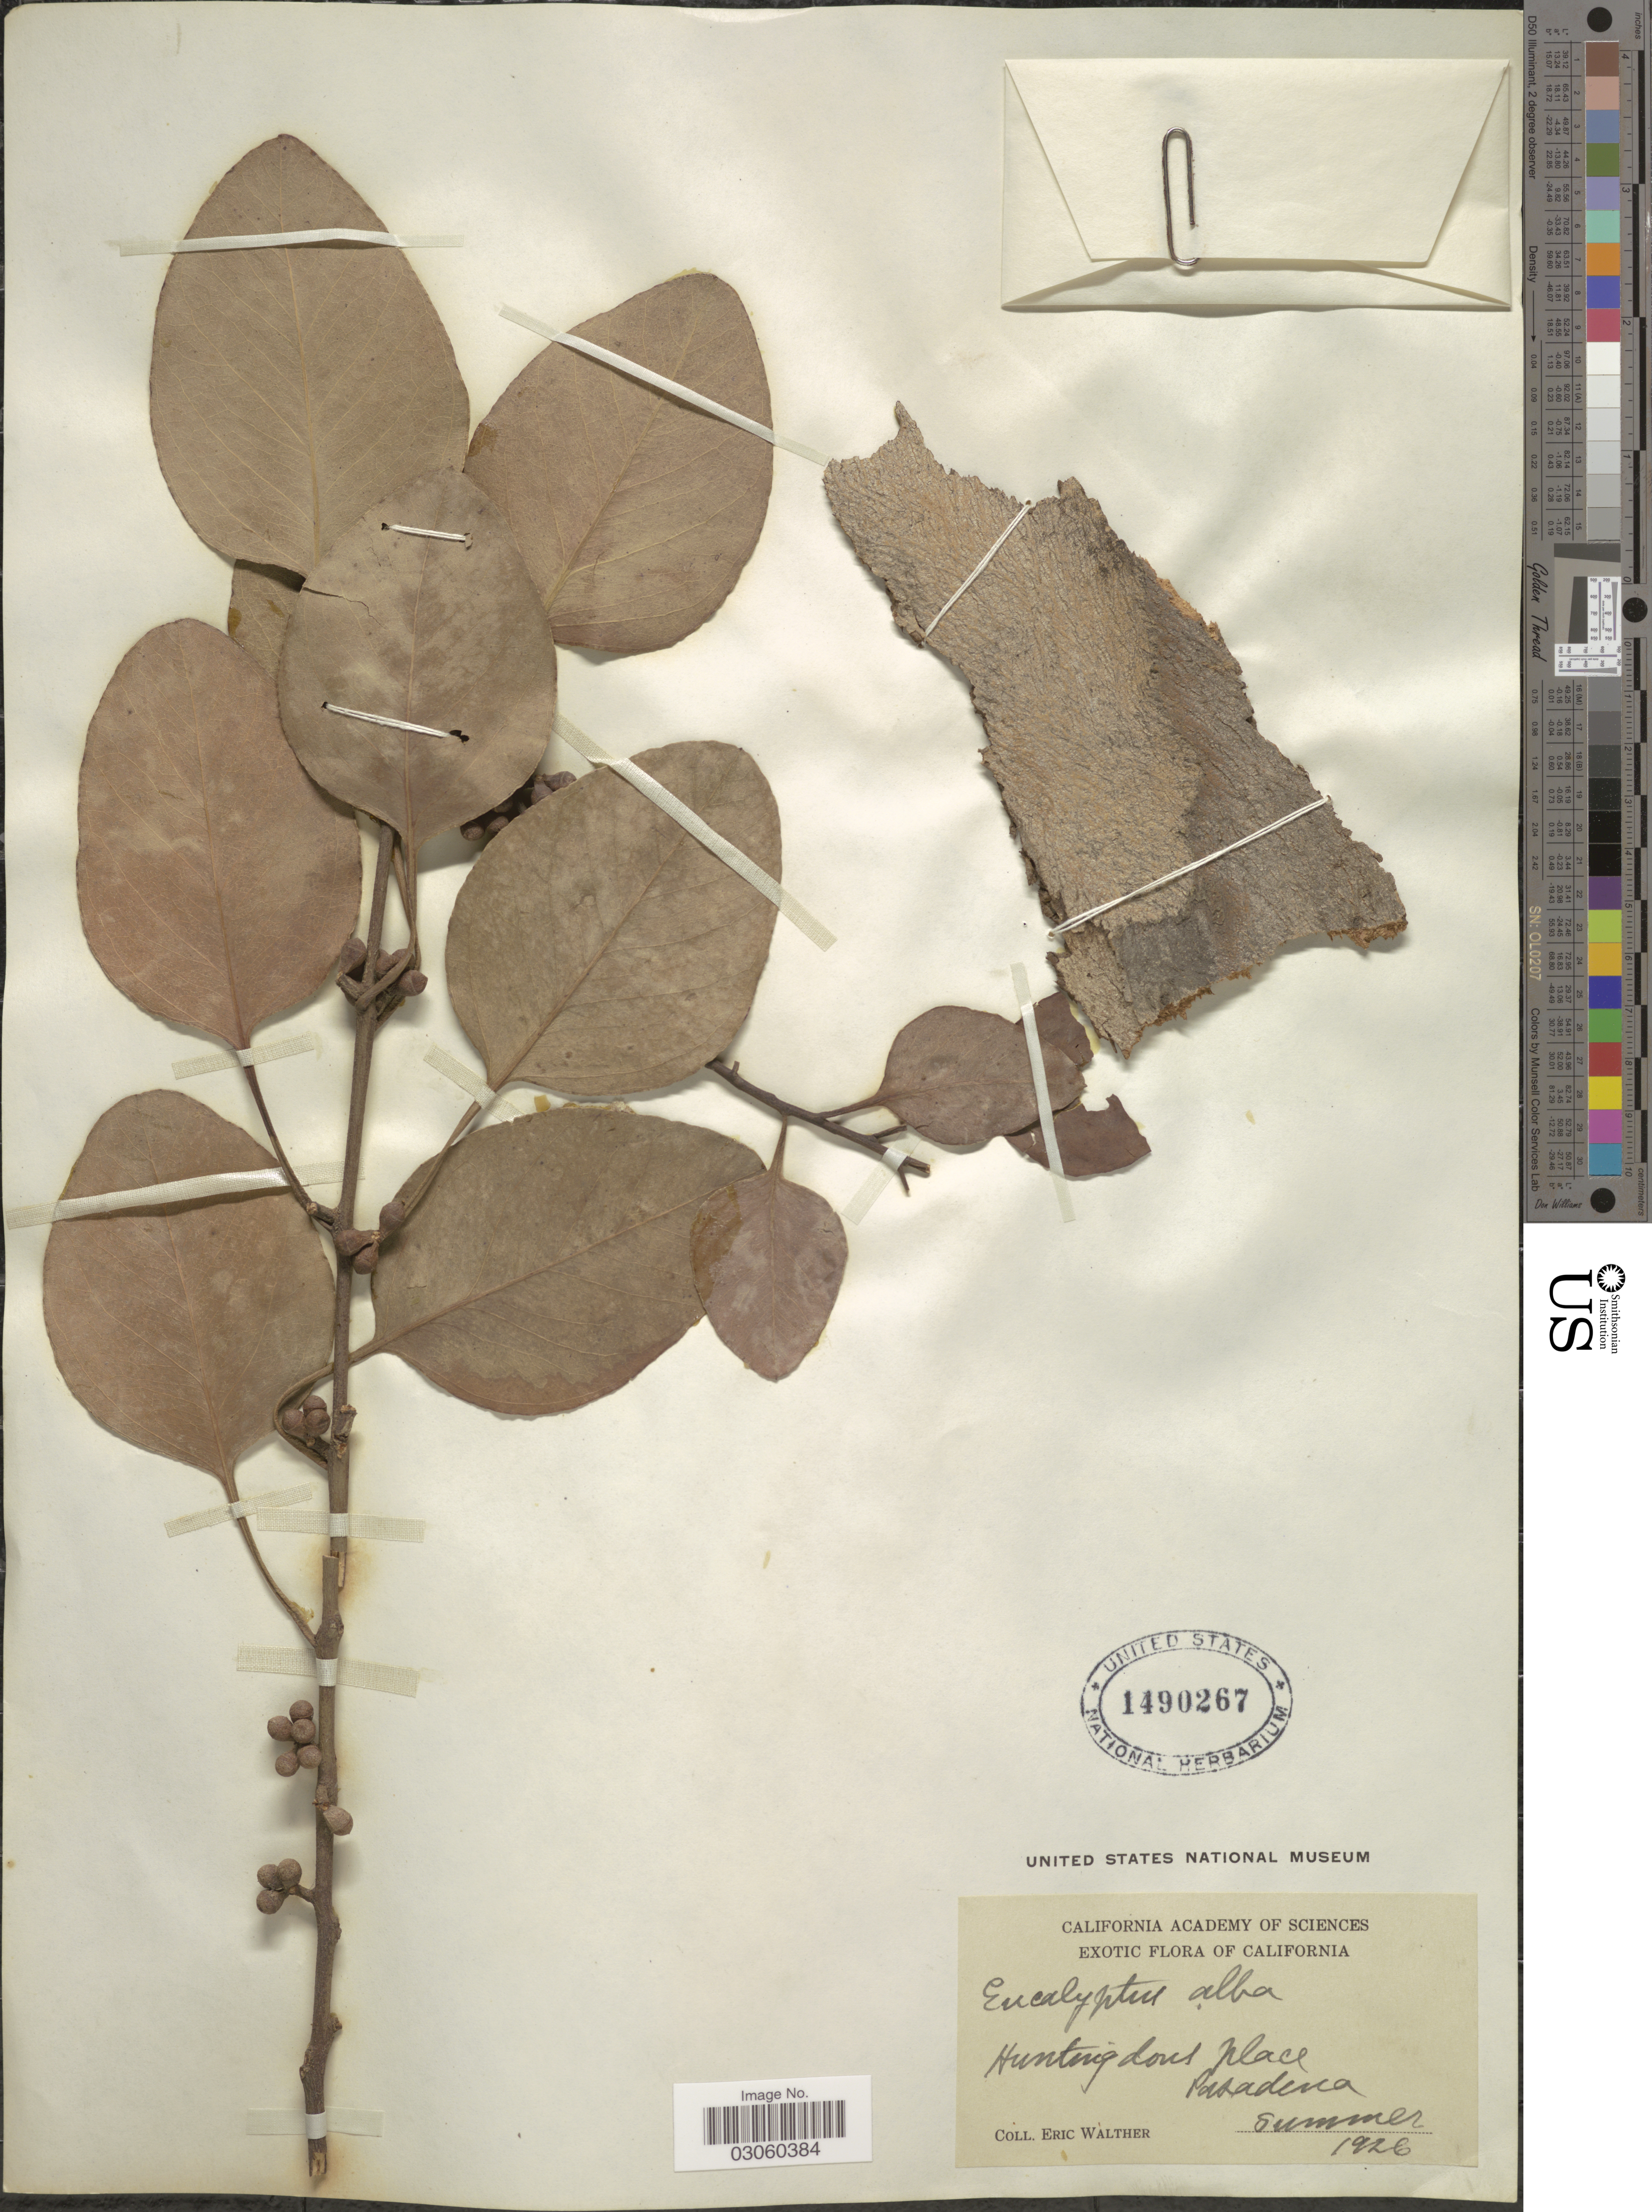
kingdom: Plantae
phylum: Tracheophyta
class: Magnoliopsida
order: Myrtales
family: Myrtaceae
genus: Eucalyptus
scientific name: Eucalyptus alba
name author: Reinw.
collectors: E. Walther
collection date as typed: Summer 1926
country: United States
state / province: California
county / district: Los Angeles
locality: Huntingdons place, Pasadena.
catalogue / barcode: US 1490267